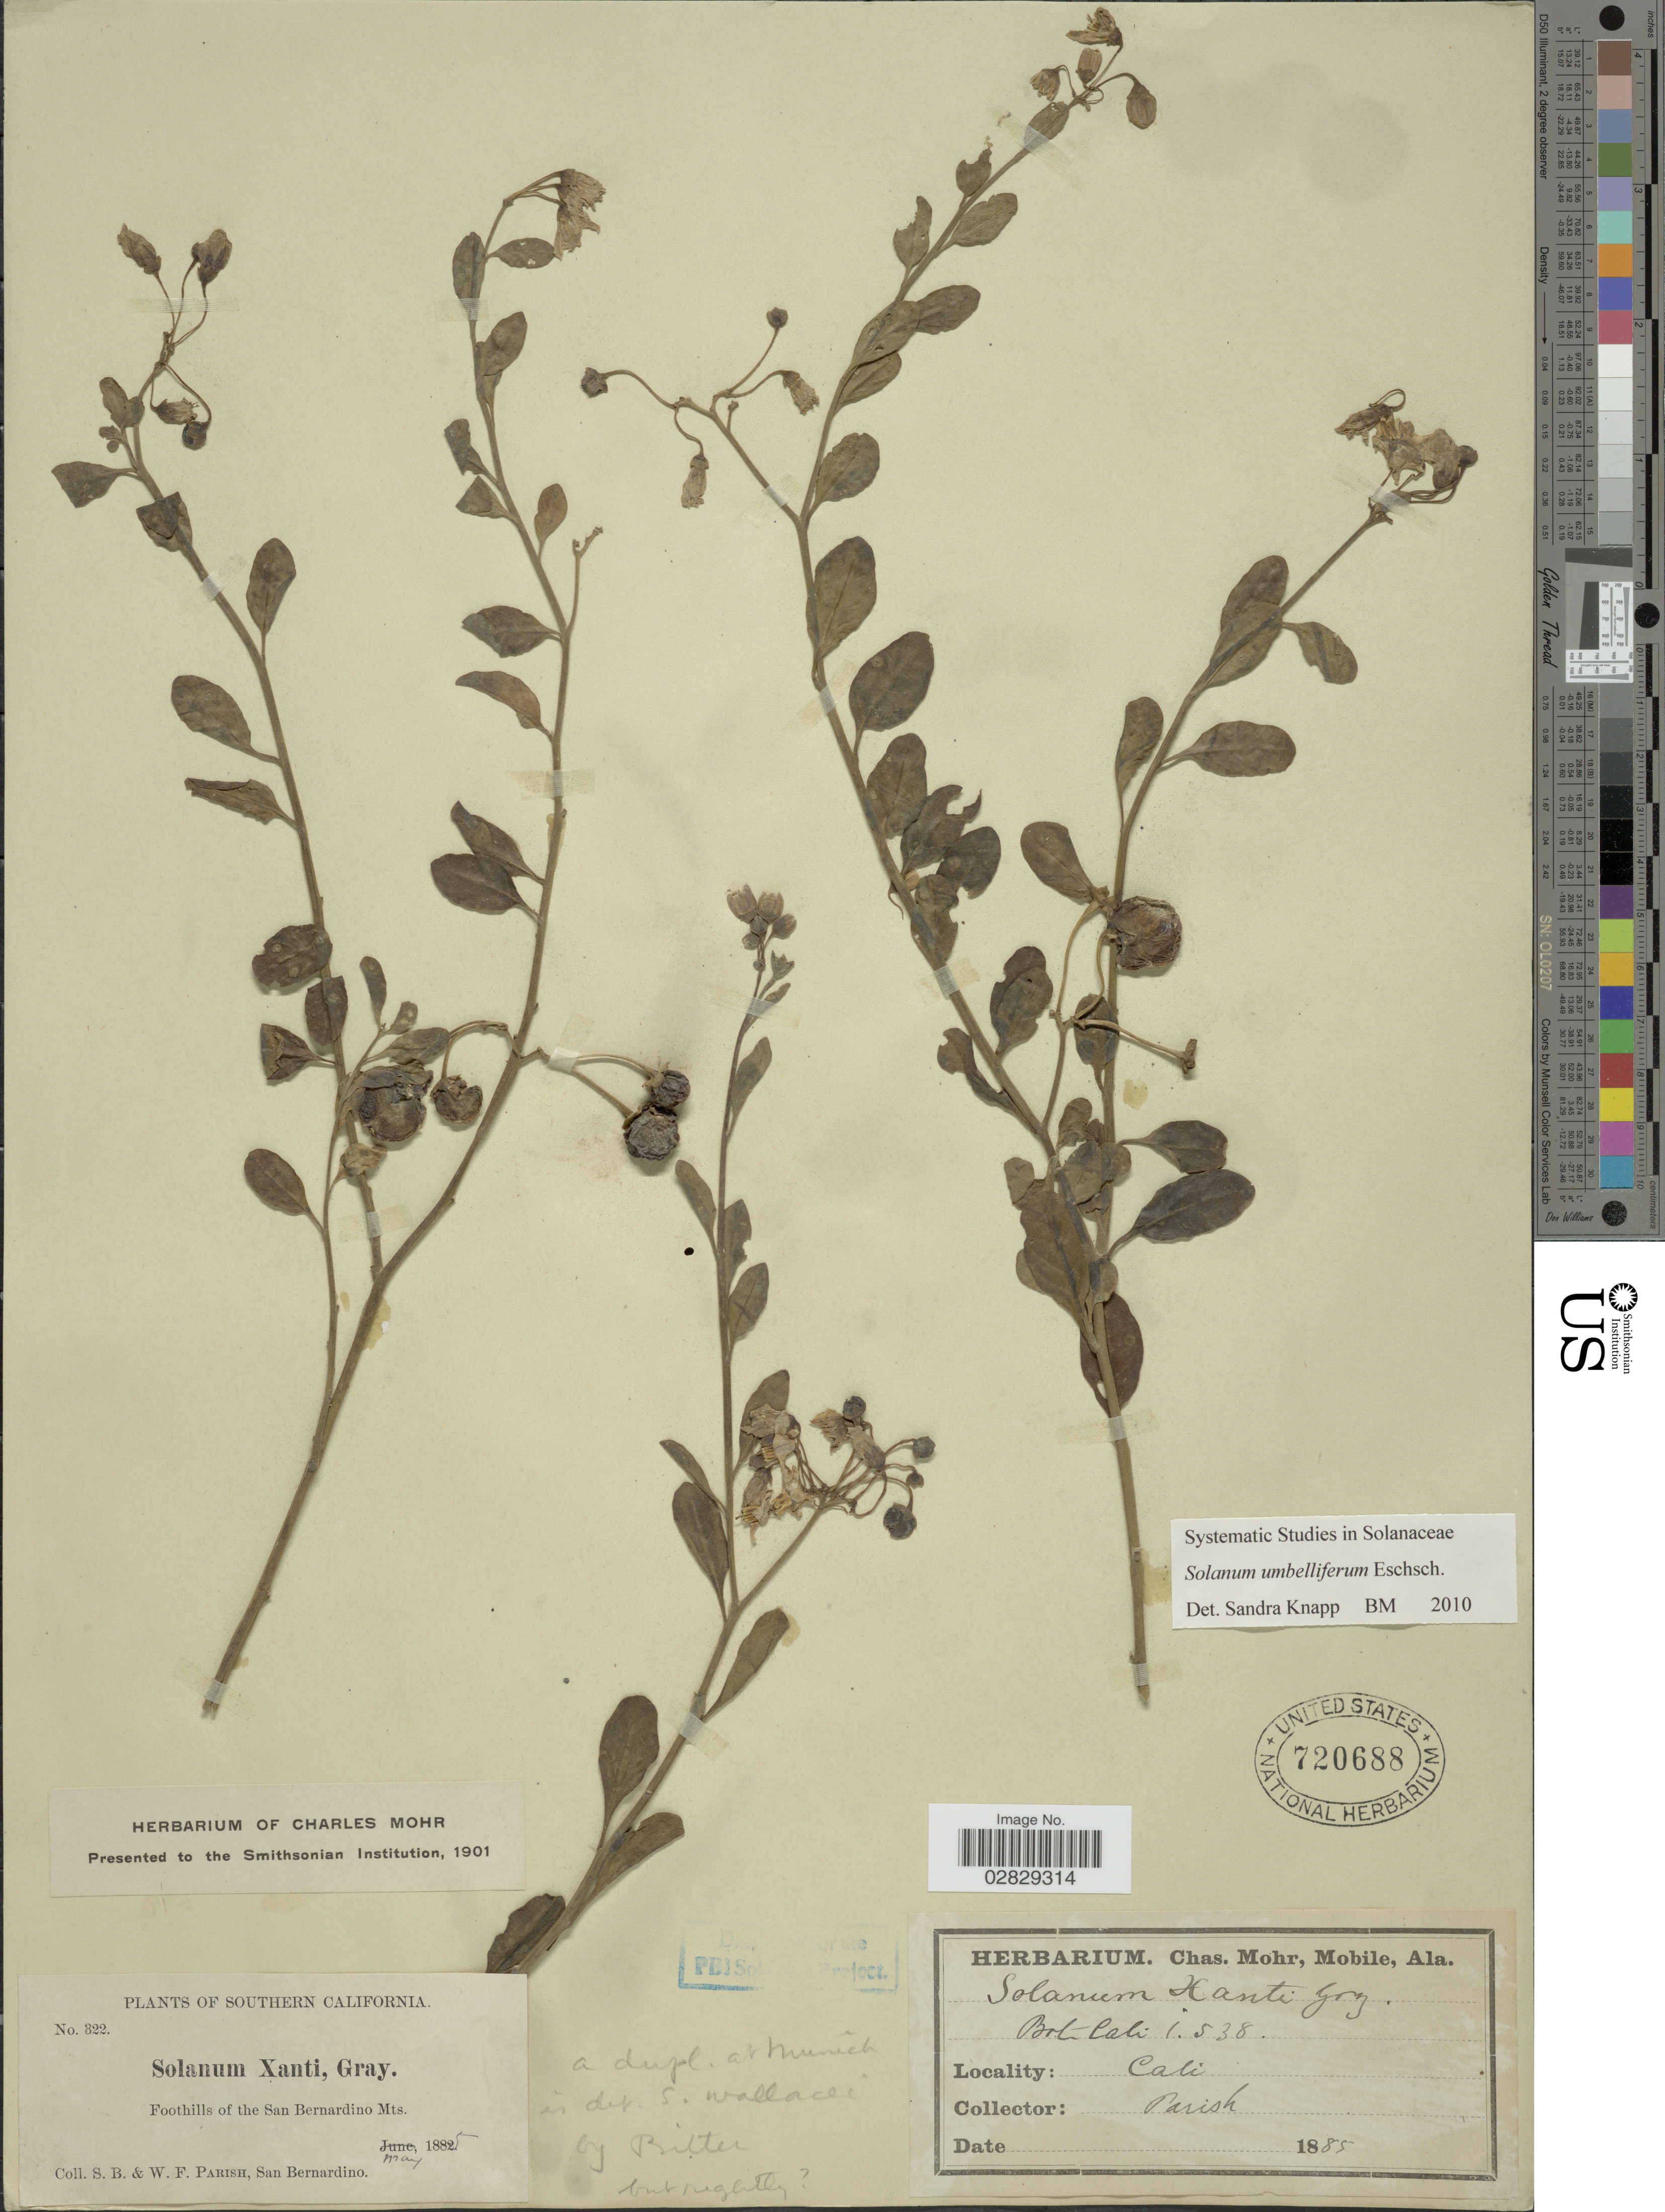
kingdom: Plantae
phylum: Tracheophyta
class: Magnoliopsida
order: Solanales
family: Solanaceae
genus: Solanum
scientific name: Solanum umbelliferum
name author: Eschsch.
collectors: S. B. Parish & W. F. Parish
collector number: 322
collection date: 1885-05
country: United States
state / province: California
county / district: San Bernardino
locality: Southern California. Foothills of the San Bernardino Mts.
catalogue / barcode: US 720688